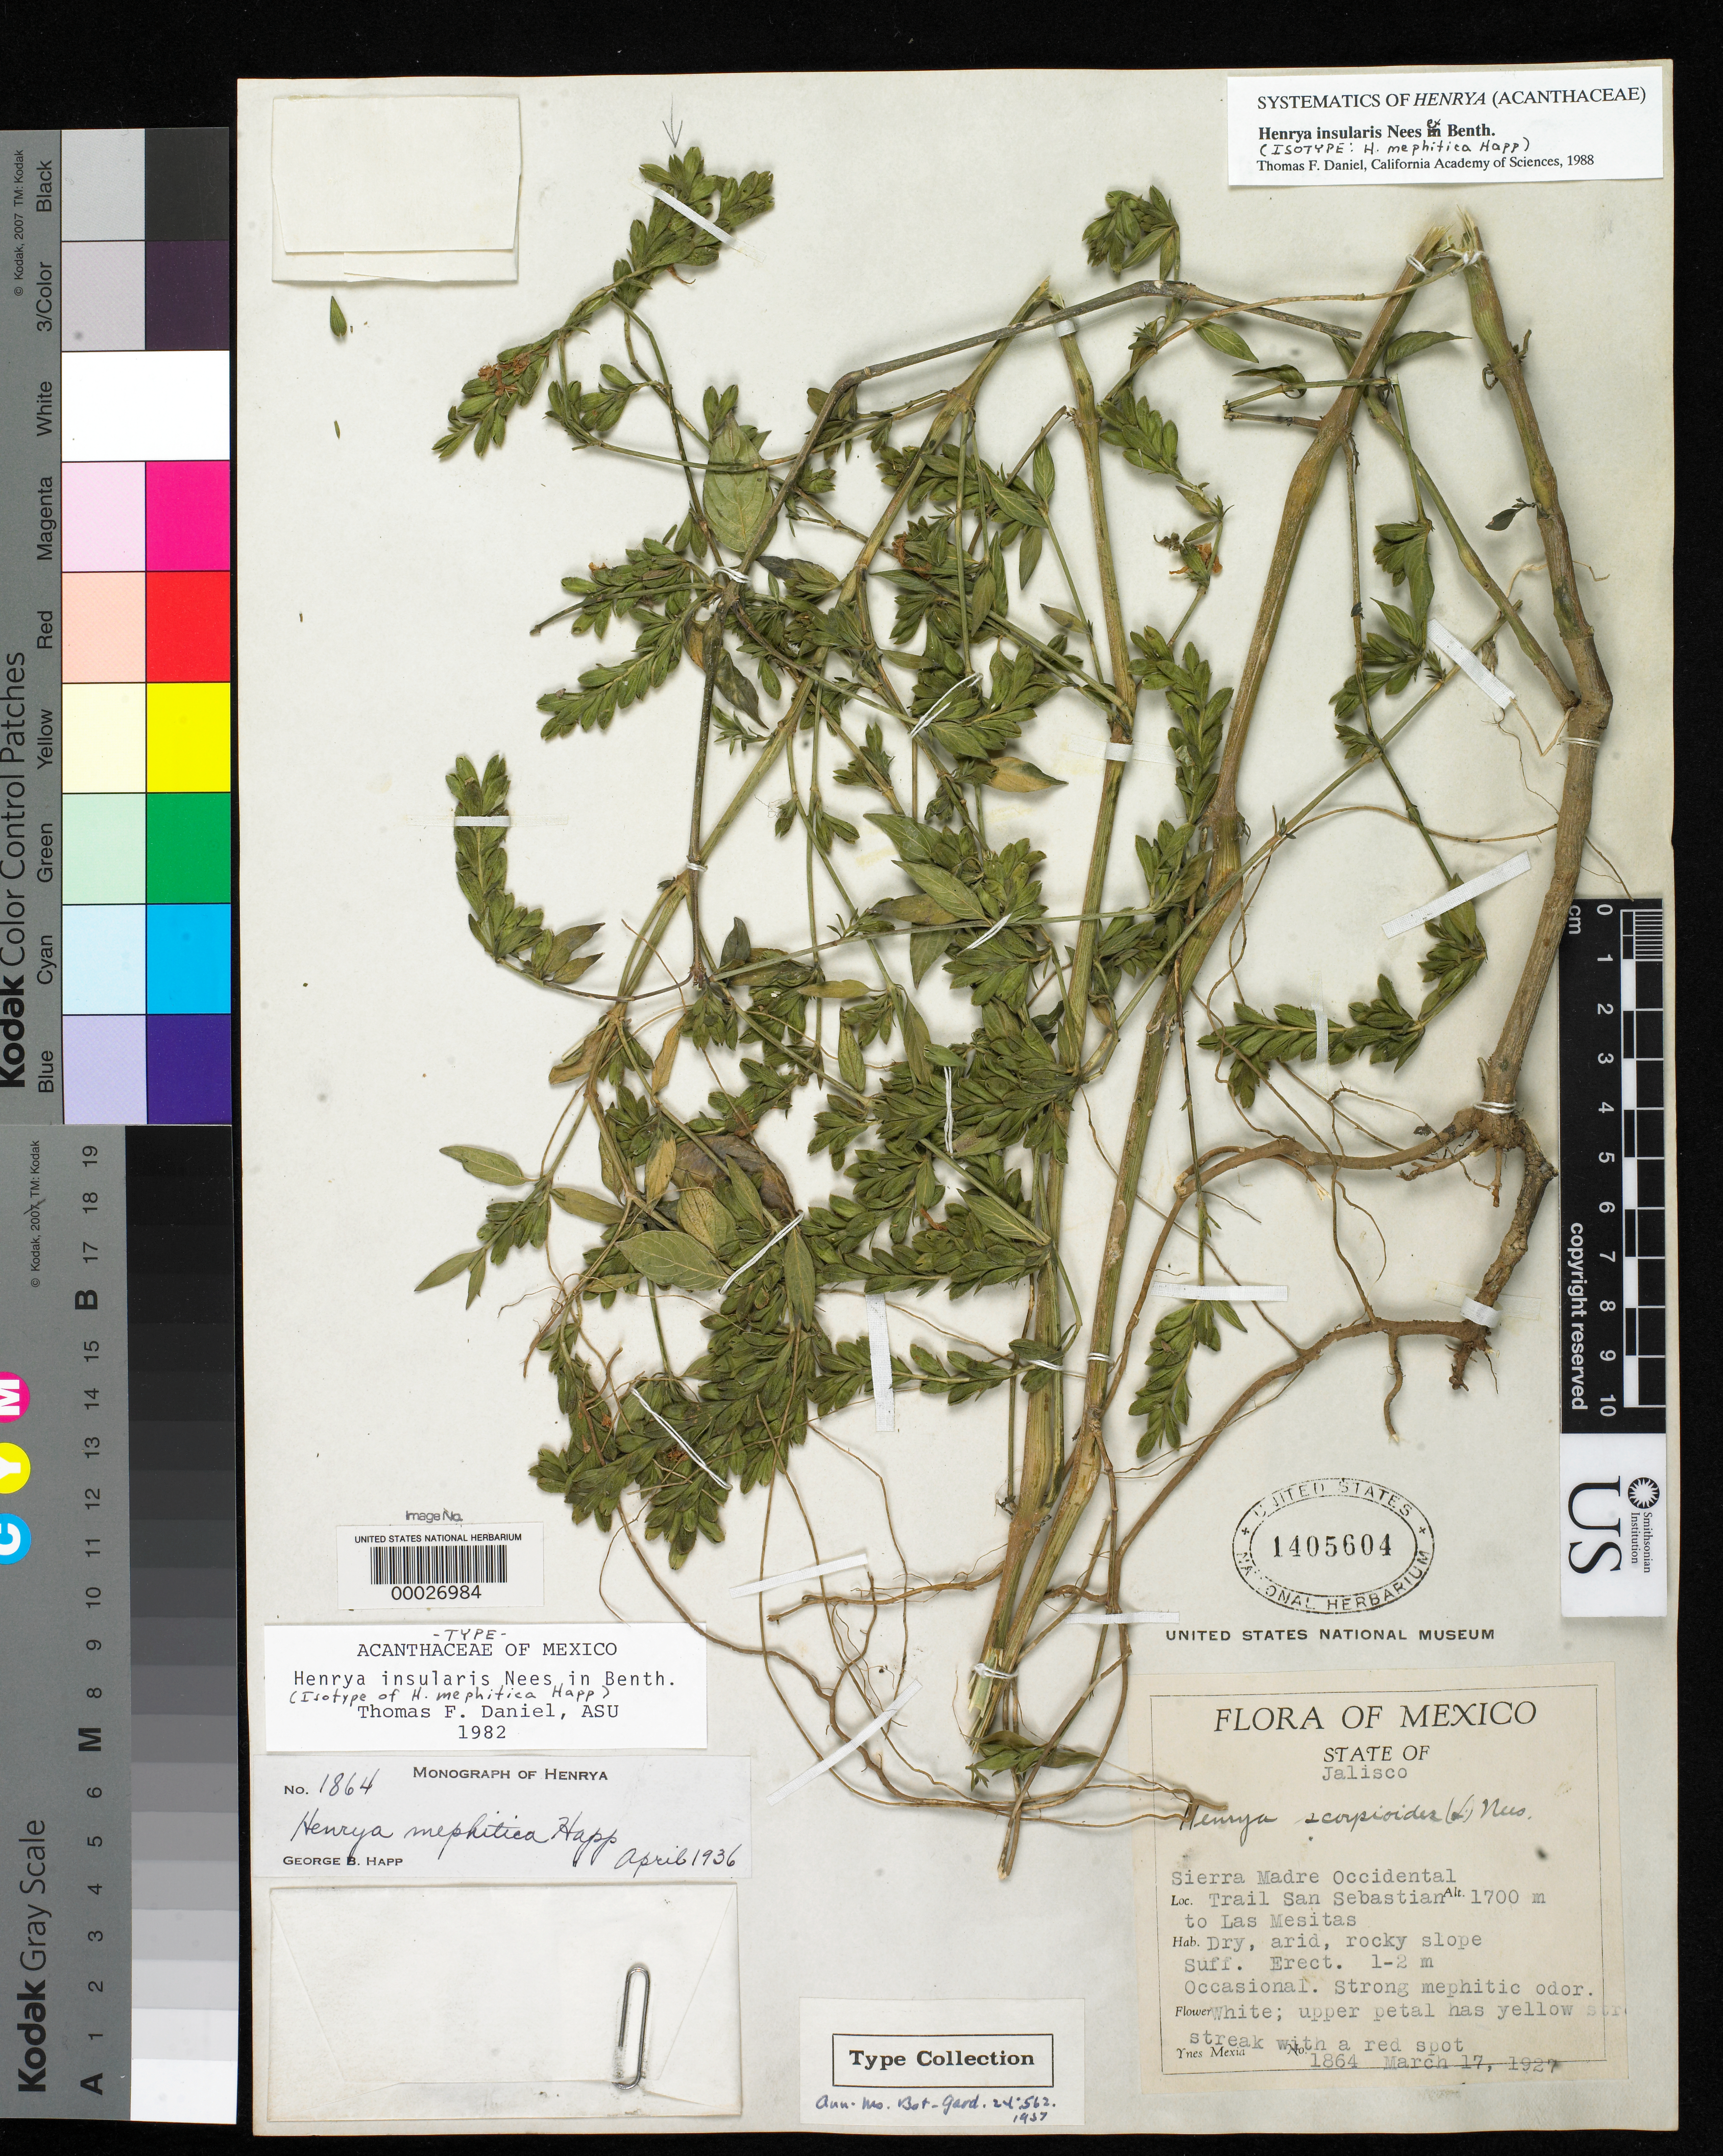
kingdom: Plantae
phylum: Tracheophyta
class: Magnoliopsida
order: Lamiales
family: Acanthaceae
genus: Henrya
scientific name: Henrya mephitica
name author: Happ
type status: Isotype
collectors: Y. Mexia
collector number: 1864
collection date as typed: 17 Mar 1927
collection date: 1927-03-17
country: Mexico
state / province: Jalisco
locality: Trail San Sebastian to Las Mesitas.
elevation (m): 1700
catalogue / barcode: US 1405604